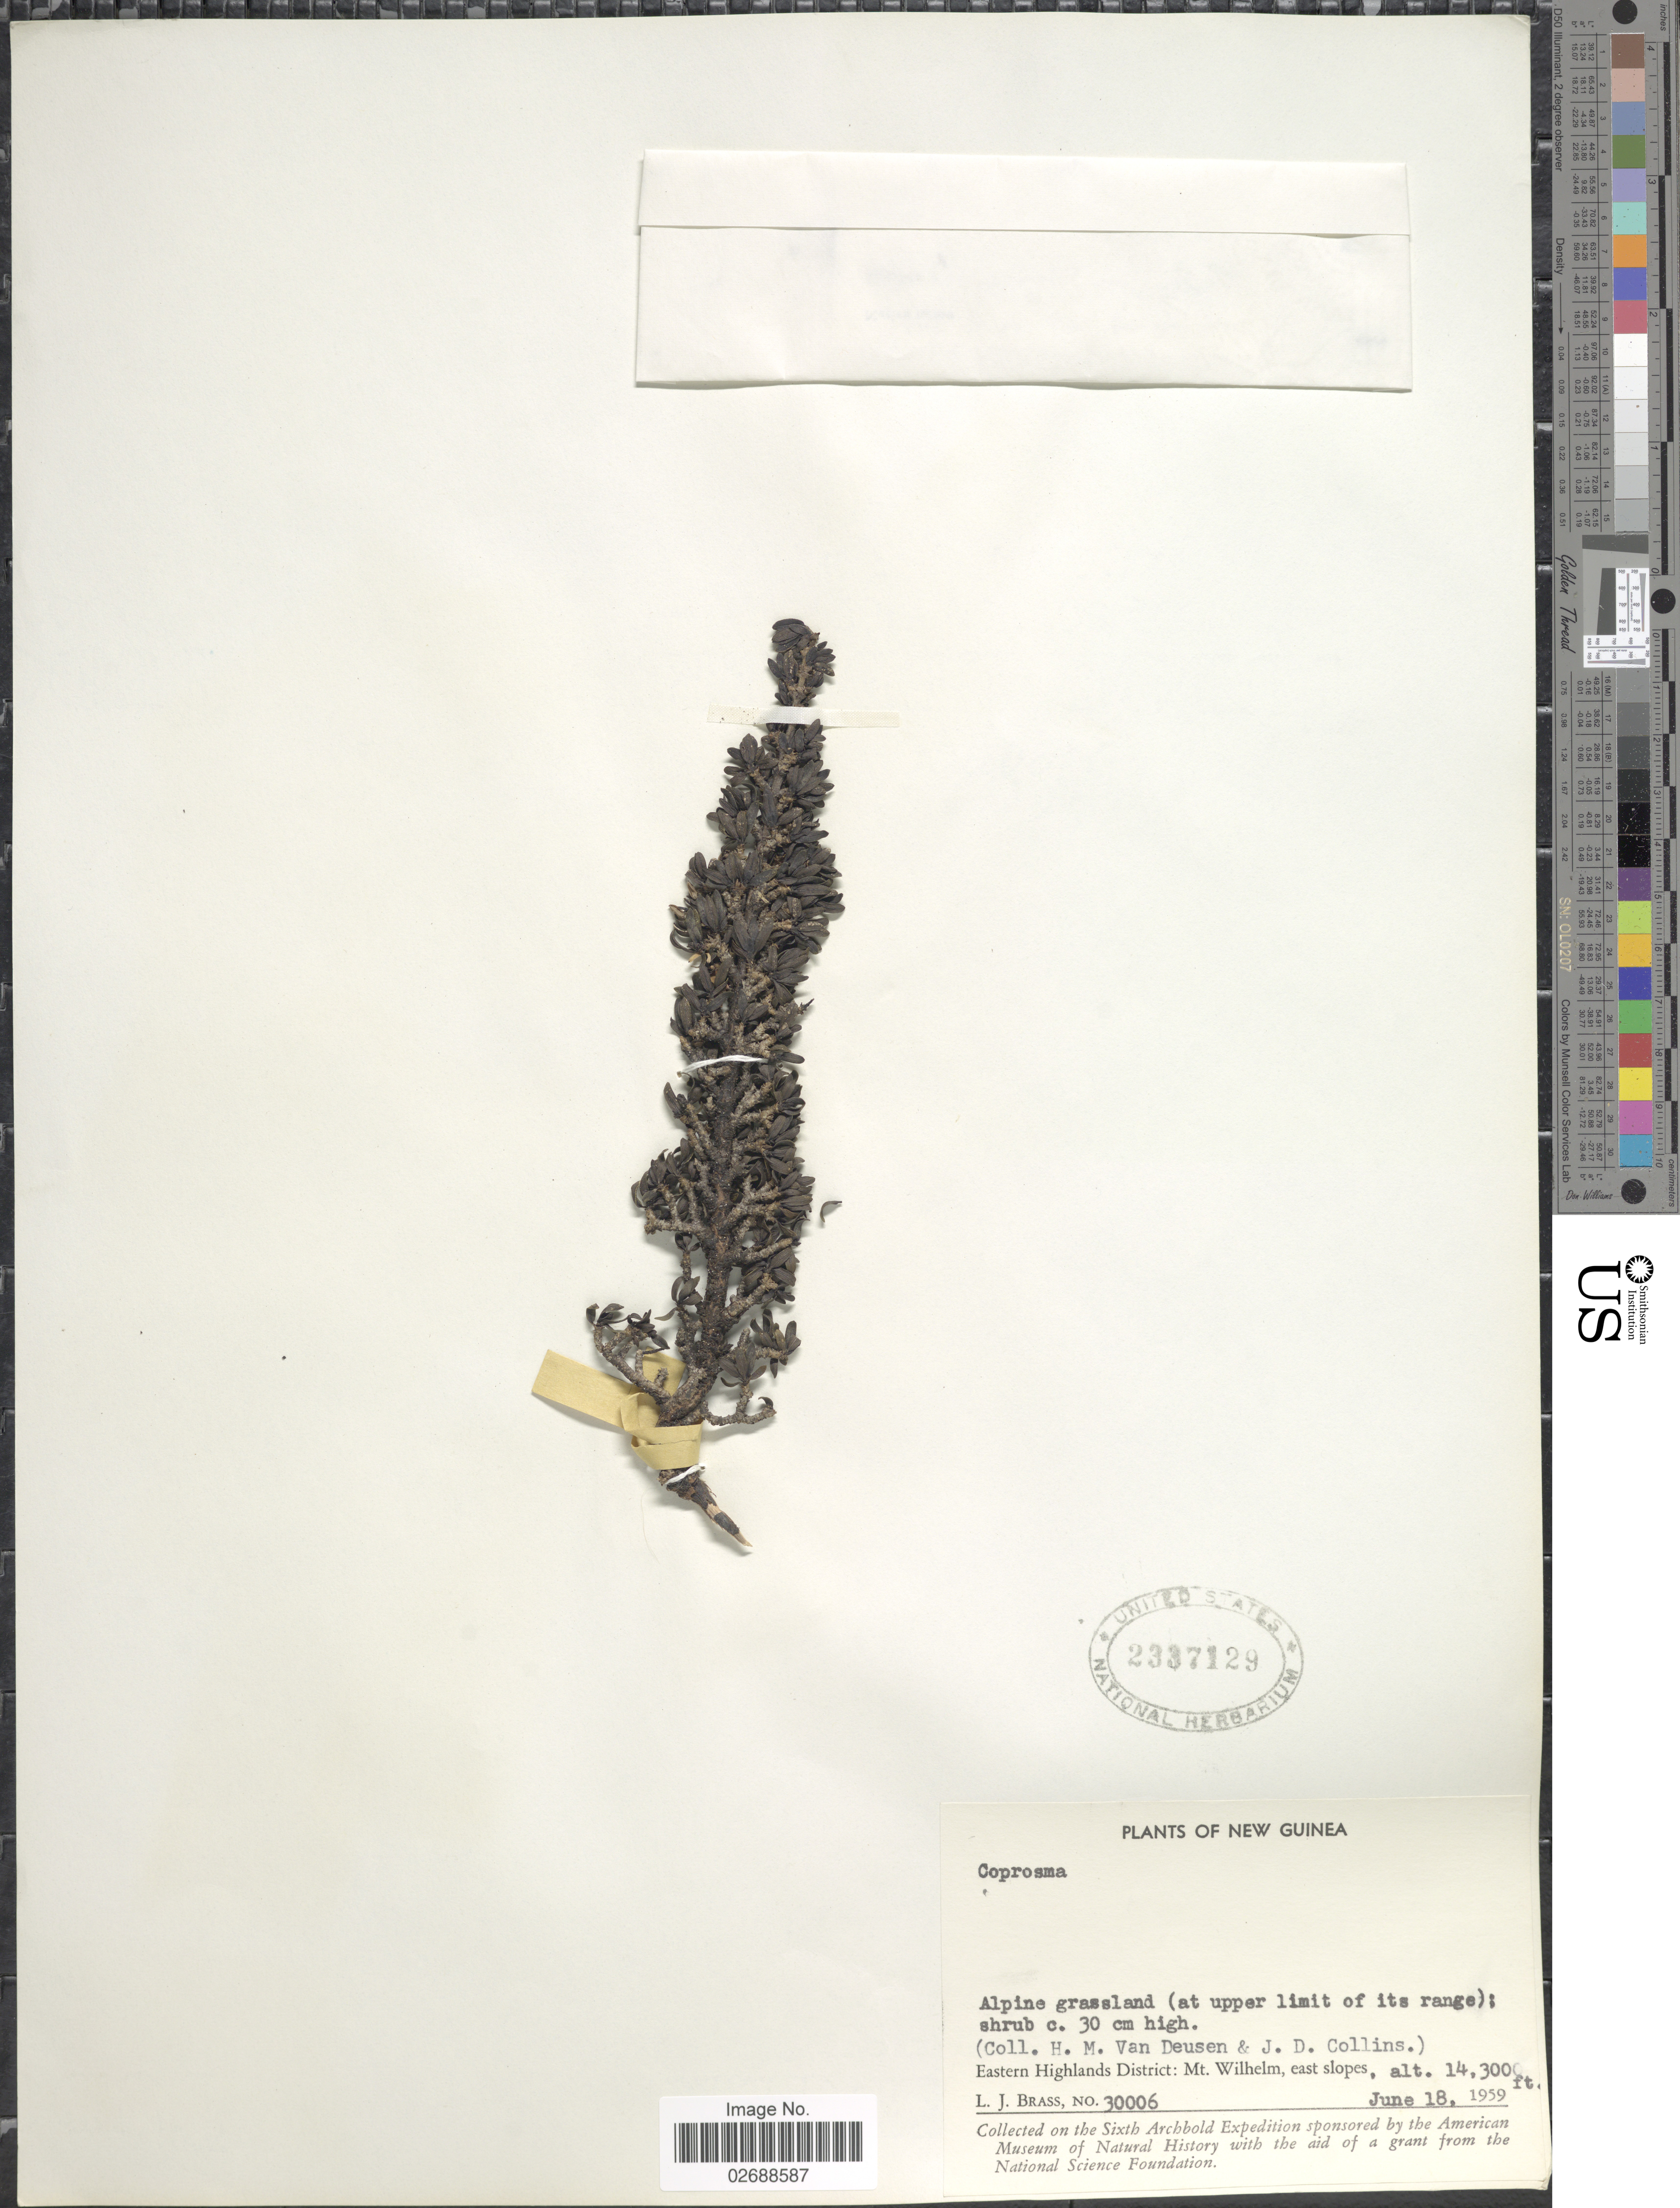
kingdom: Plantae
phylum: Tracheophyta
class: Magnoliopsida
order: Gentianales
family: Rubiaceae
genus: Coprosma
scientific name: Coprosma sp.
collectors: H. Van Deusen & J. Collins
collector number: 30006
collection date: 1959-06-18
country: Papua New Guinea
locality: New Guinea. Eastern Highlands District: Mt. Wilhelm, east slopes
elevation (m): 4359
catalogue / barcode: US 2337129